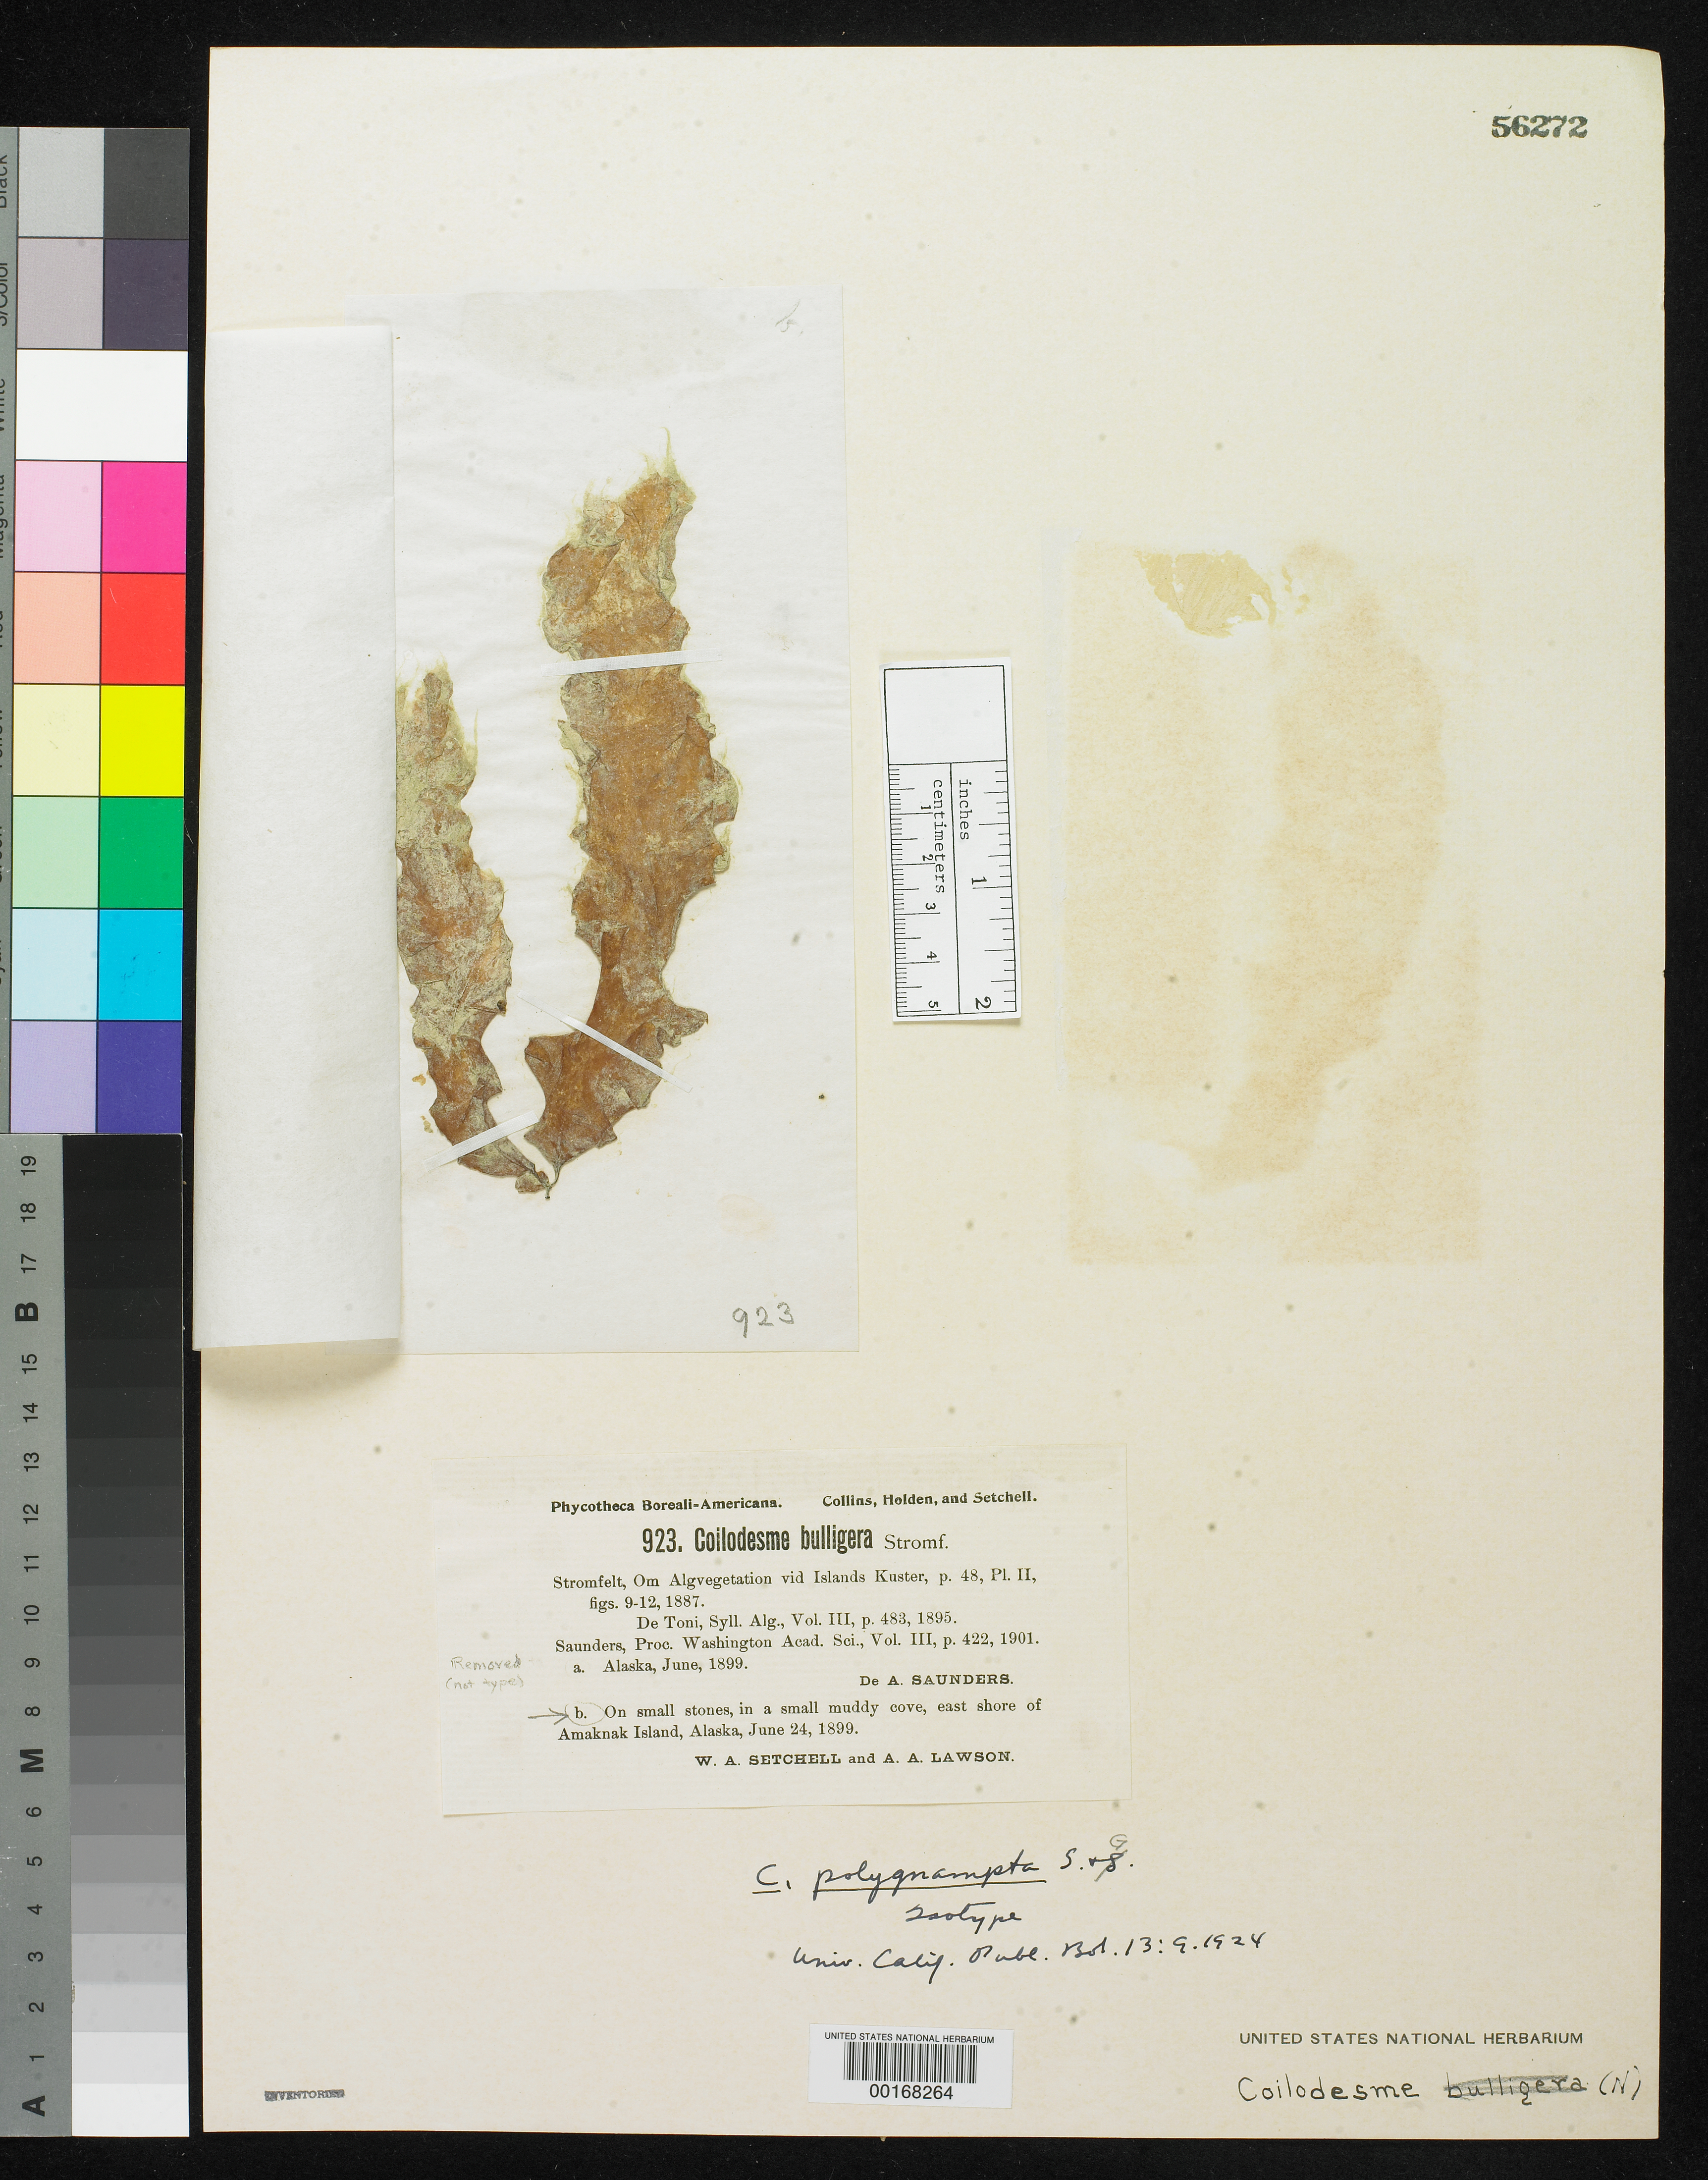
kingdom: Chromista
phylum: Ochrophyta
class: Phaeophyceae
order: Ectocarpales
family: Chordariaceae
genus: Coilodesme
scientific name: Coilodesme polygnampta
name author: Setch. & N.L. Gardner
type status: Isotype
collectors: W. Setchell & A. A. Lawson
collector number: PB-A 923B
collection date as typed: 24 Jun 1899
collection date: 1899-06-24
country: United States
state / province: Alaska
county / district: Aleutian Islands Division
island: Unalaska Island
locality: Amaknak Island, Unalaska Bay.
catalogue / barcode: US 56272